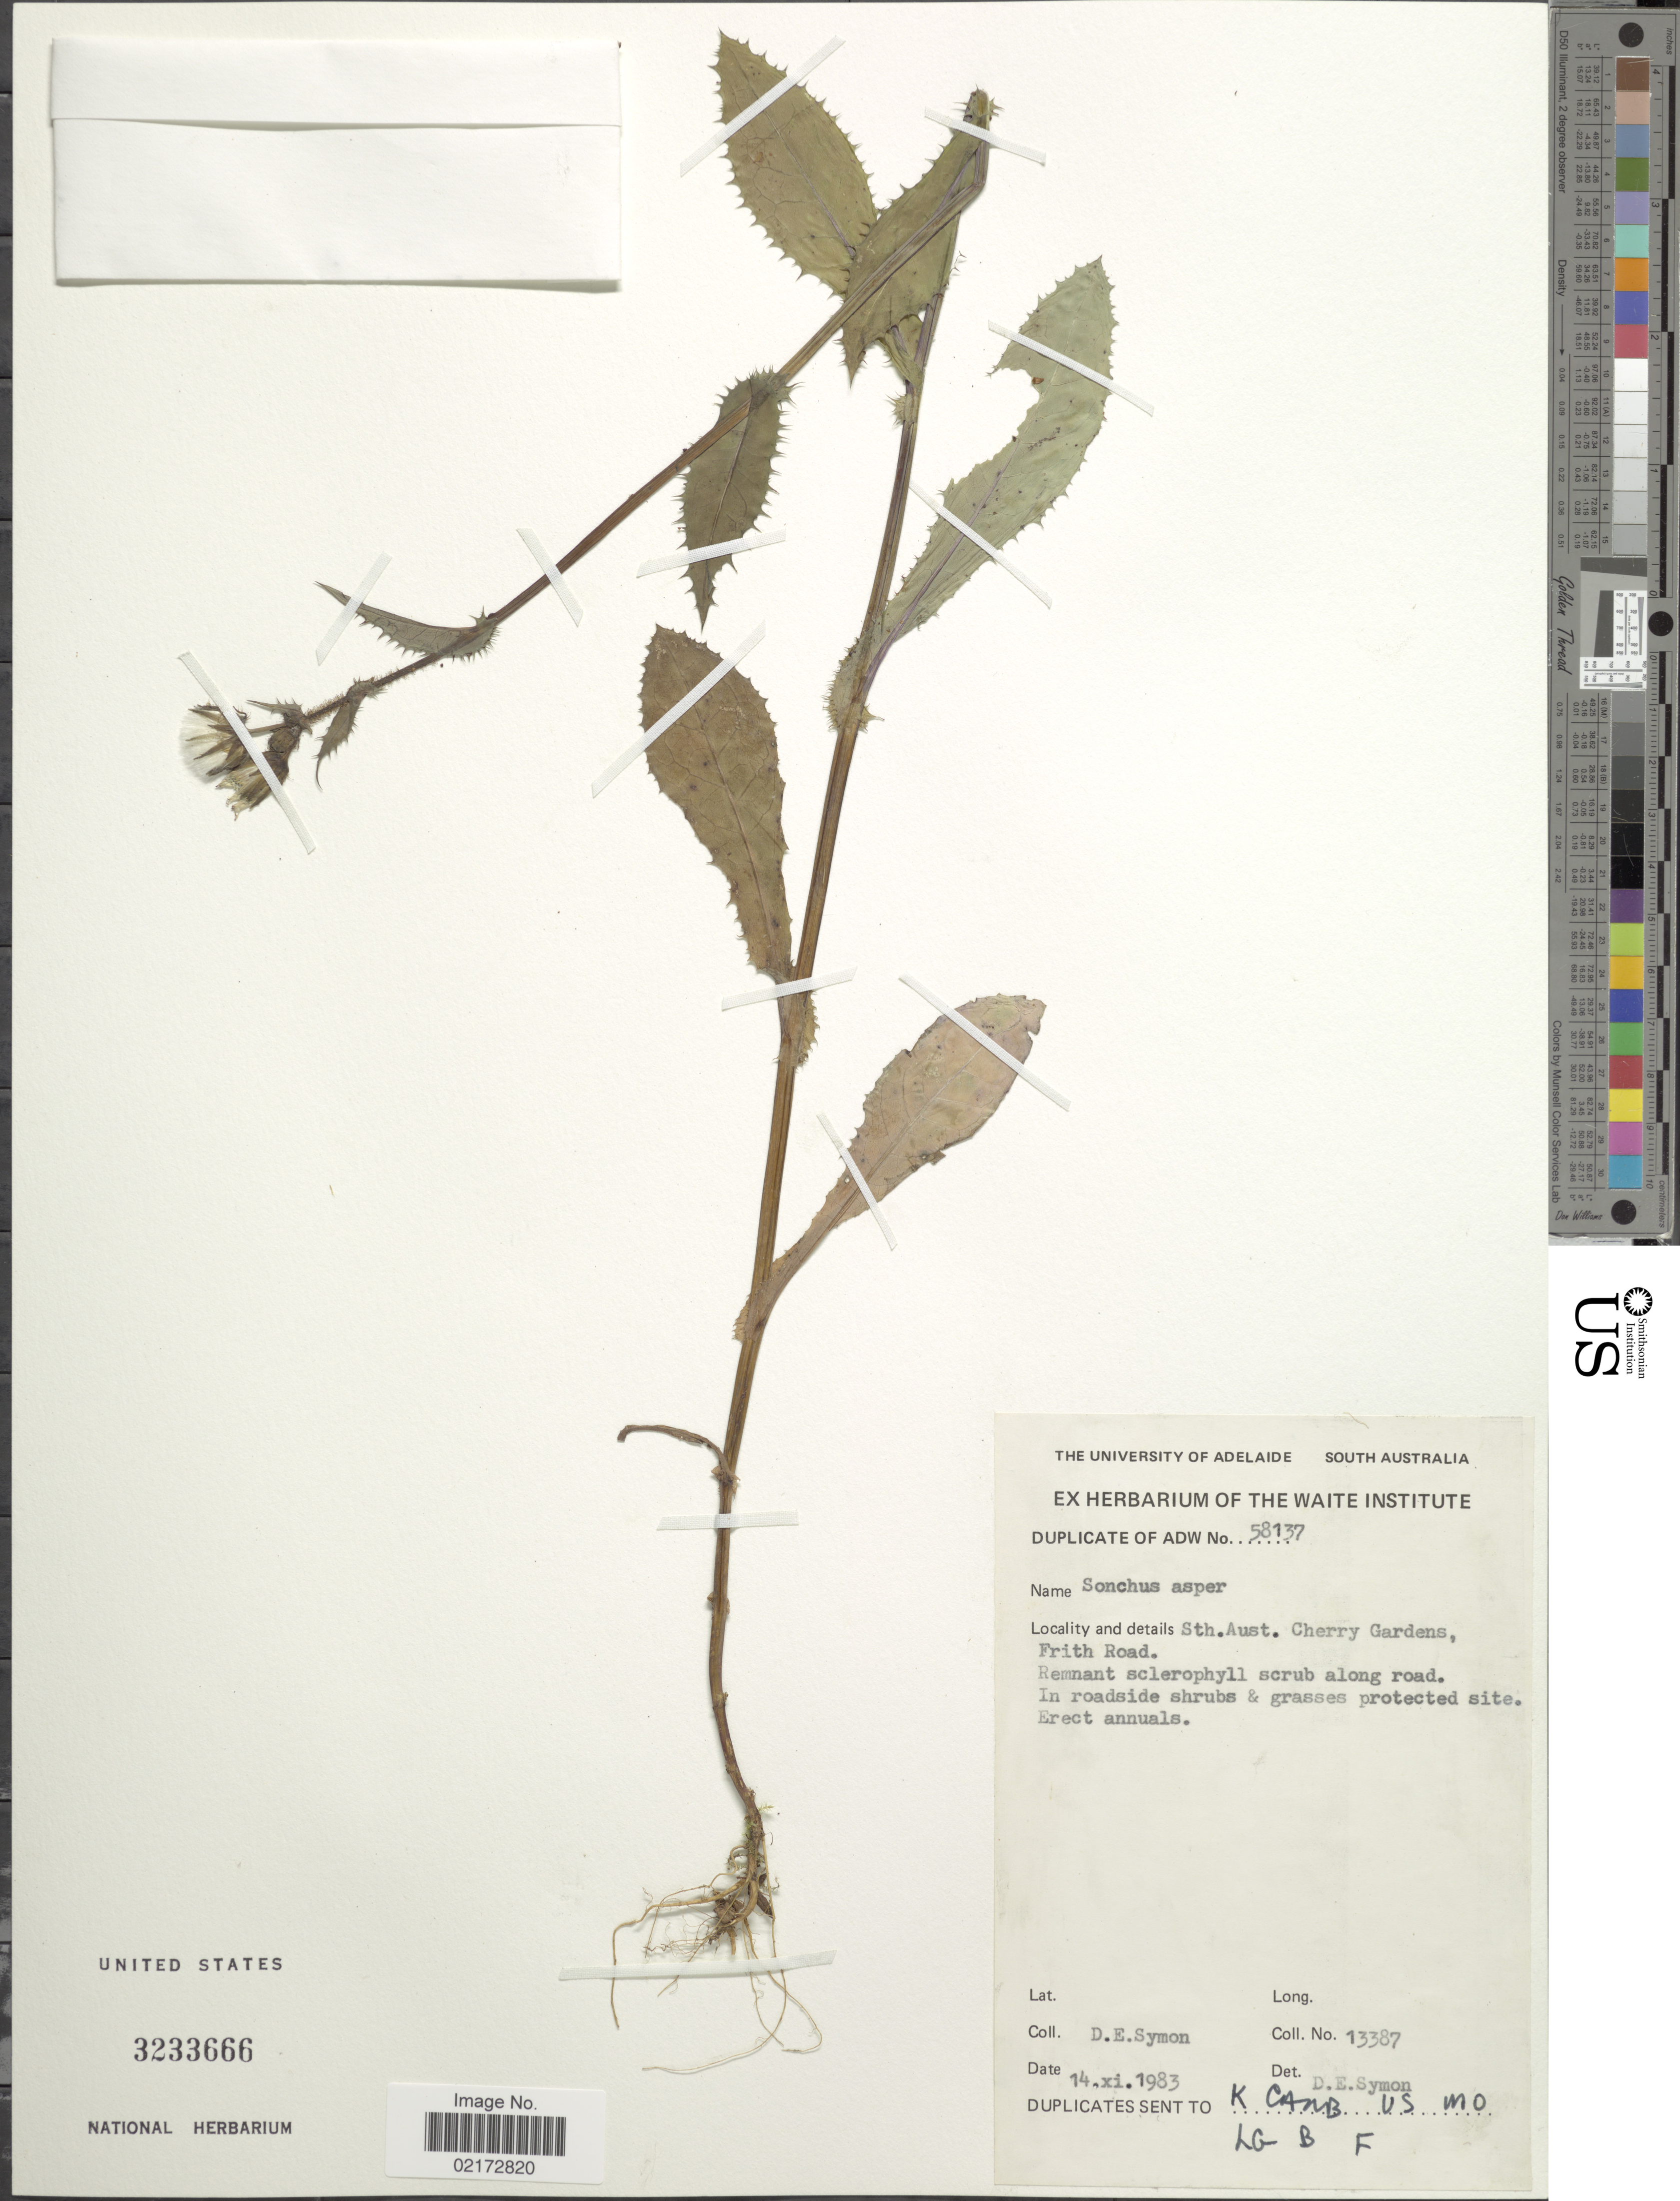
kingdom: Plantae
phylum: Tracheophyta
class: Magnoliopsida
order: Asterales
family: Asteraceae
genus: Sonchus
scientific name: Sonchus asper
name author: (L.) Hill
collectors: D. Symon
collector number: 13387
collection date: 1983-11-14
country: Australia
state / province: South Australia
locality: Sth. Aust., Cherry Gardens, Frith Road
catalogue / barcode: US 3233666